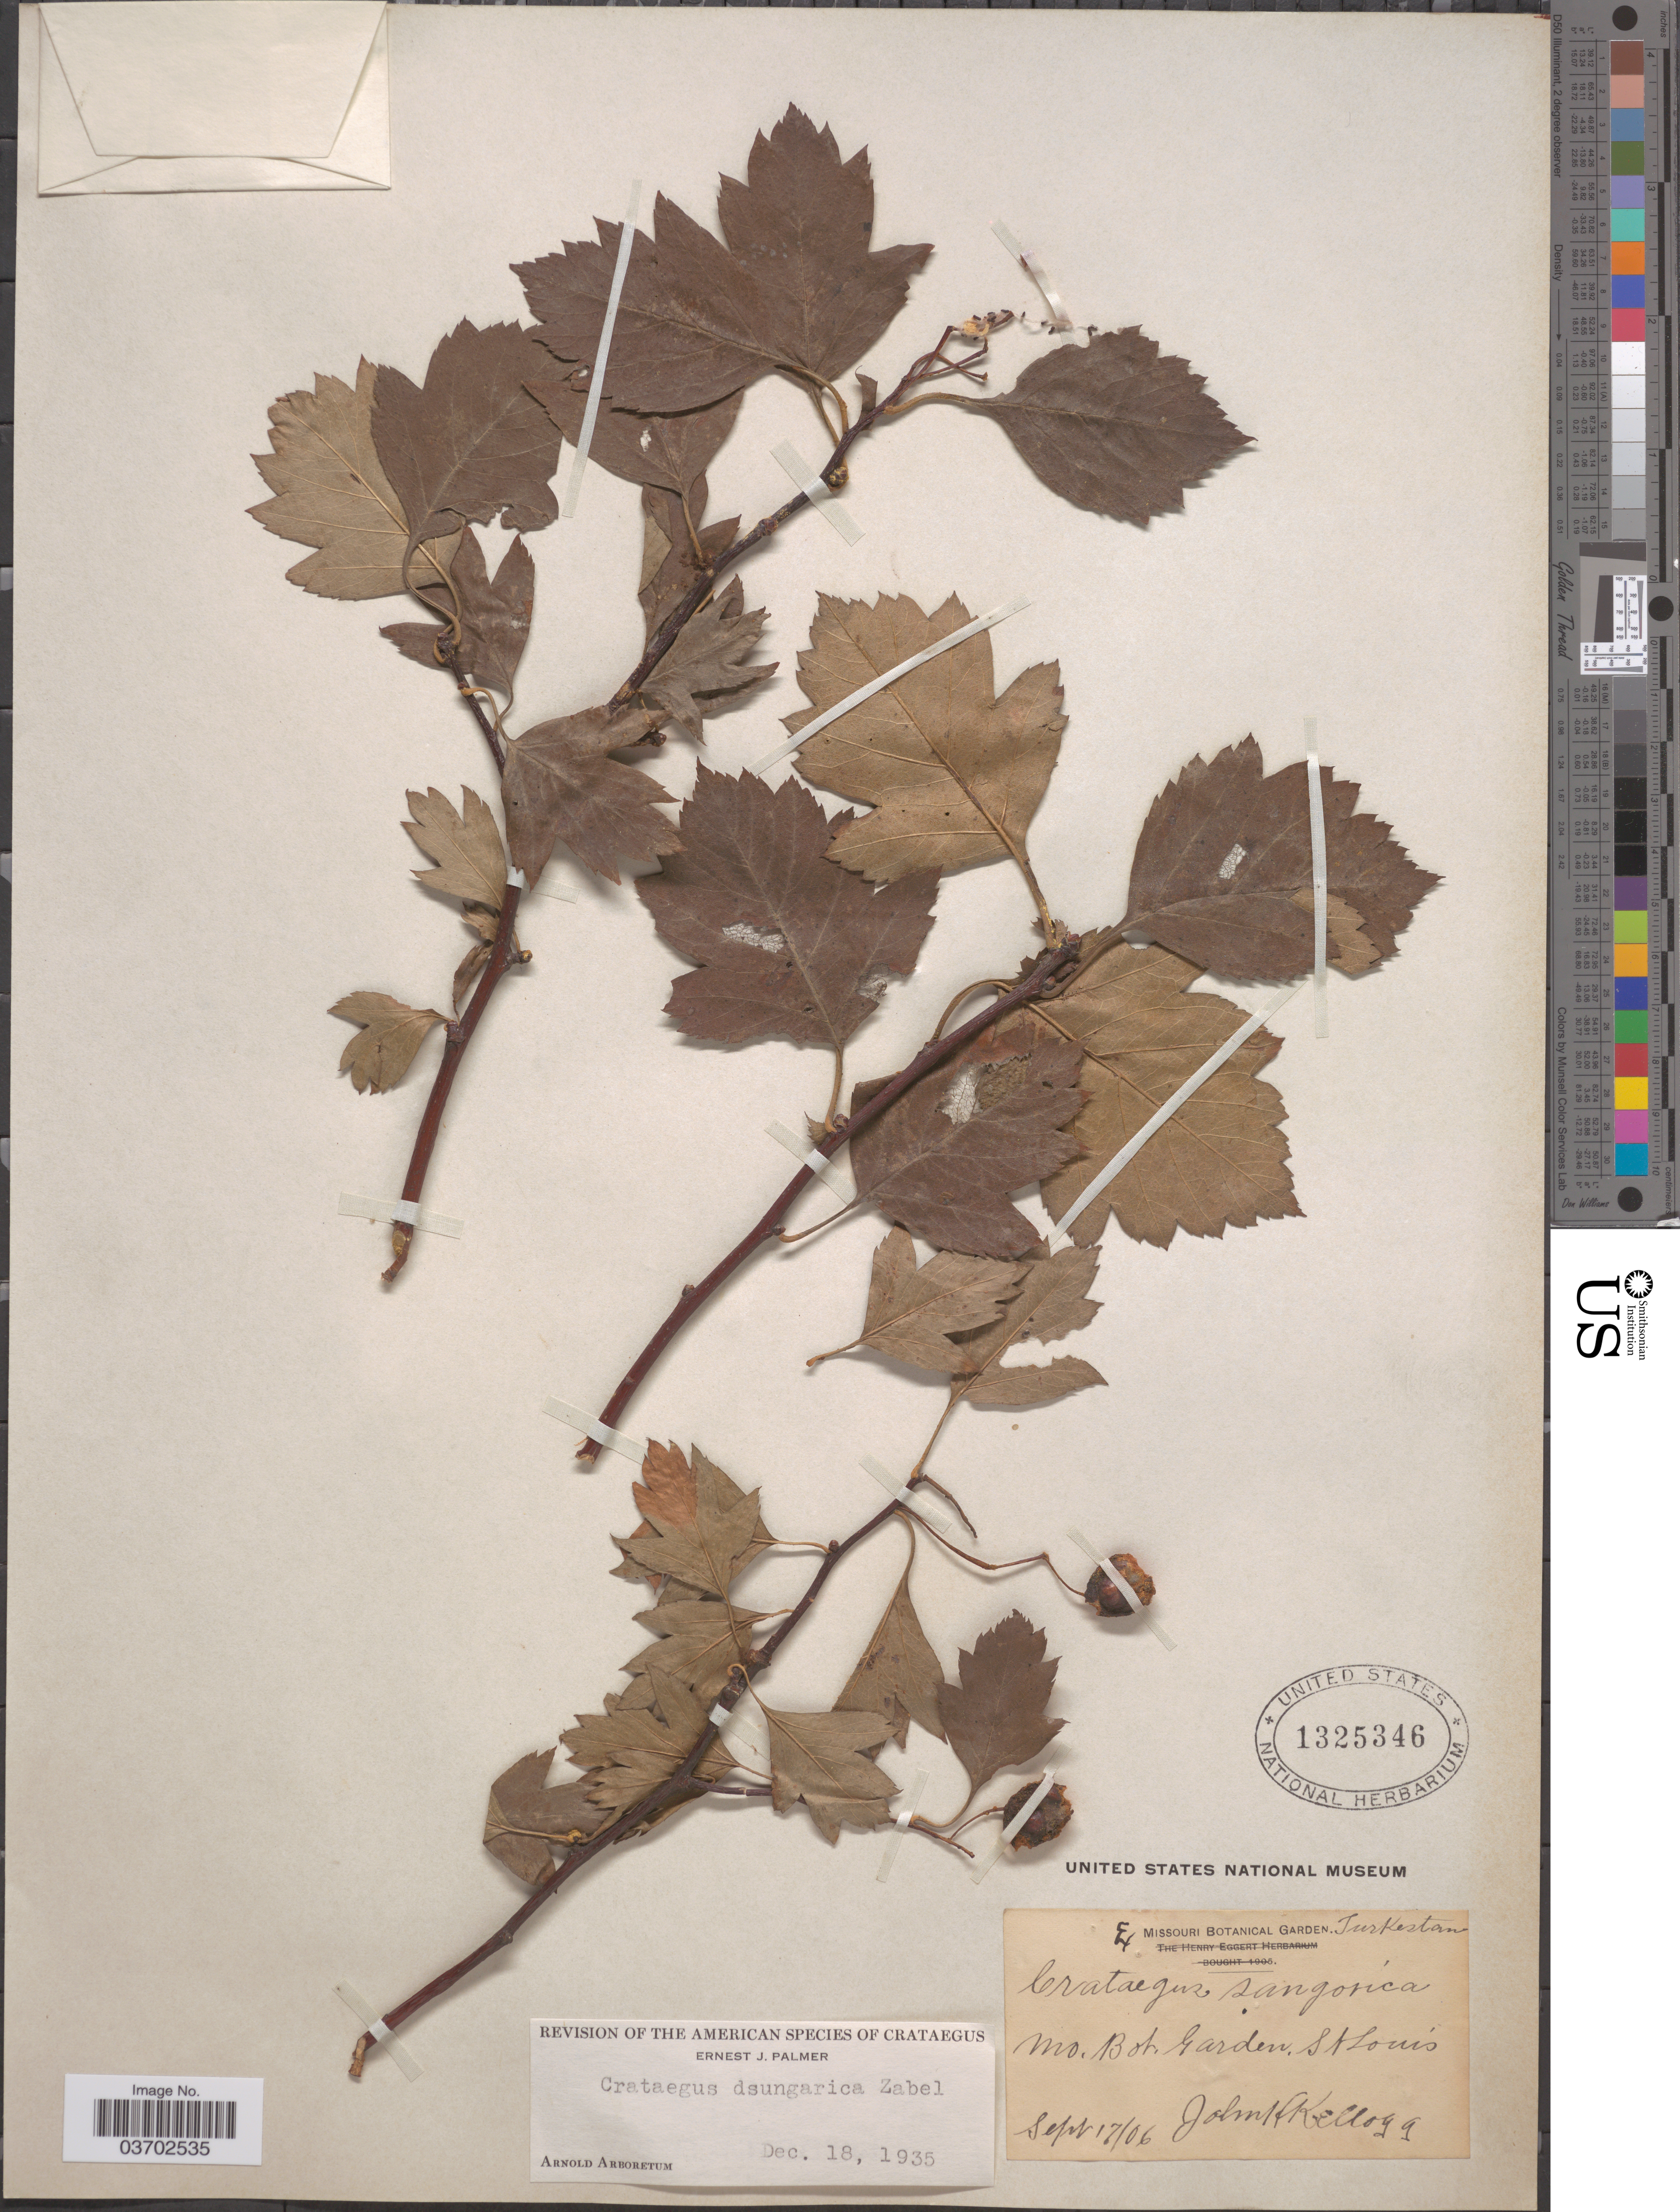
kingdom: Plantae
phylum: Tracheophyta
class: Magnoliopsida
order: Rosales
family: Rosaceae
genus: Crataegus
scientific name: Crataegus dsungarica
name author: Zabel ex Lange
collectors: J. H. Kellogg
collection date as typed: Transcribed d/m/y: 17/9/6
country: United States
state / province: Missouri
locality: Mo. Bot Garden, St Louis.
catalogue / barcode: US 1325346